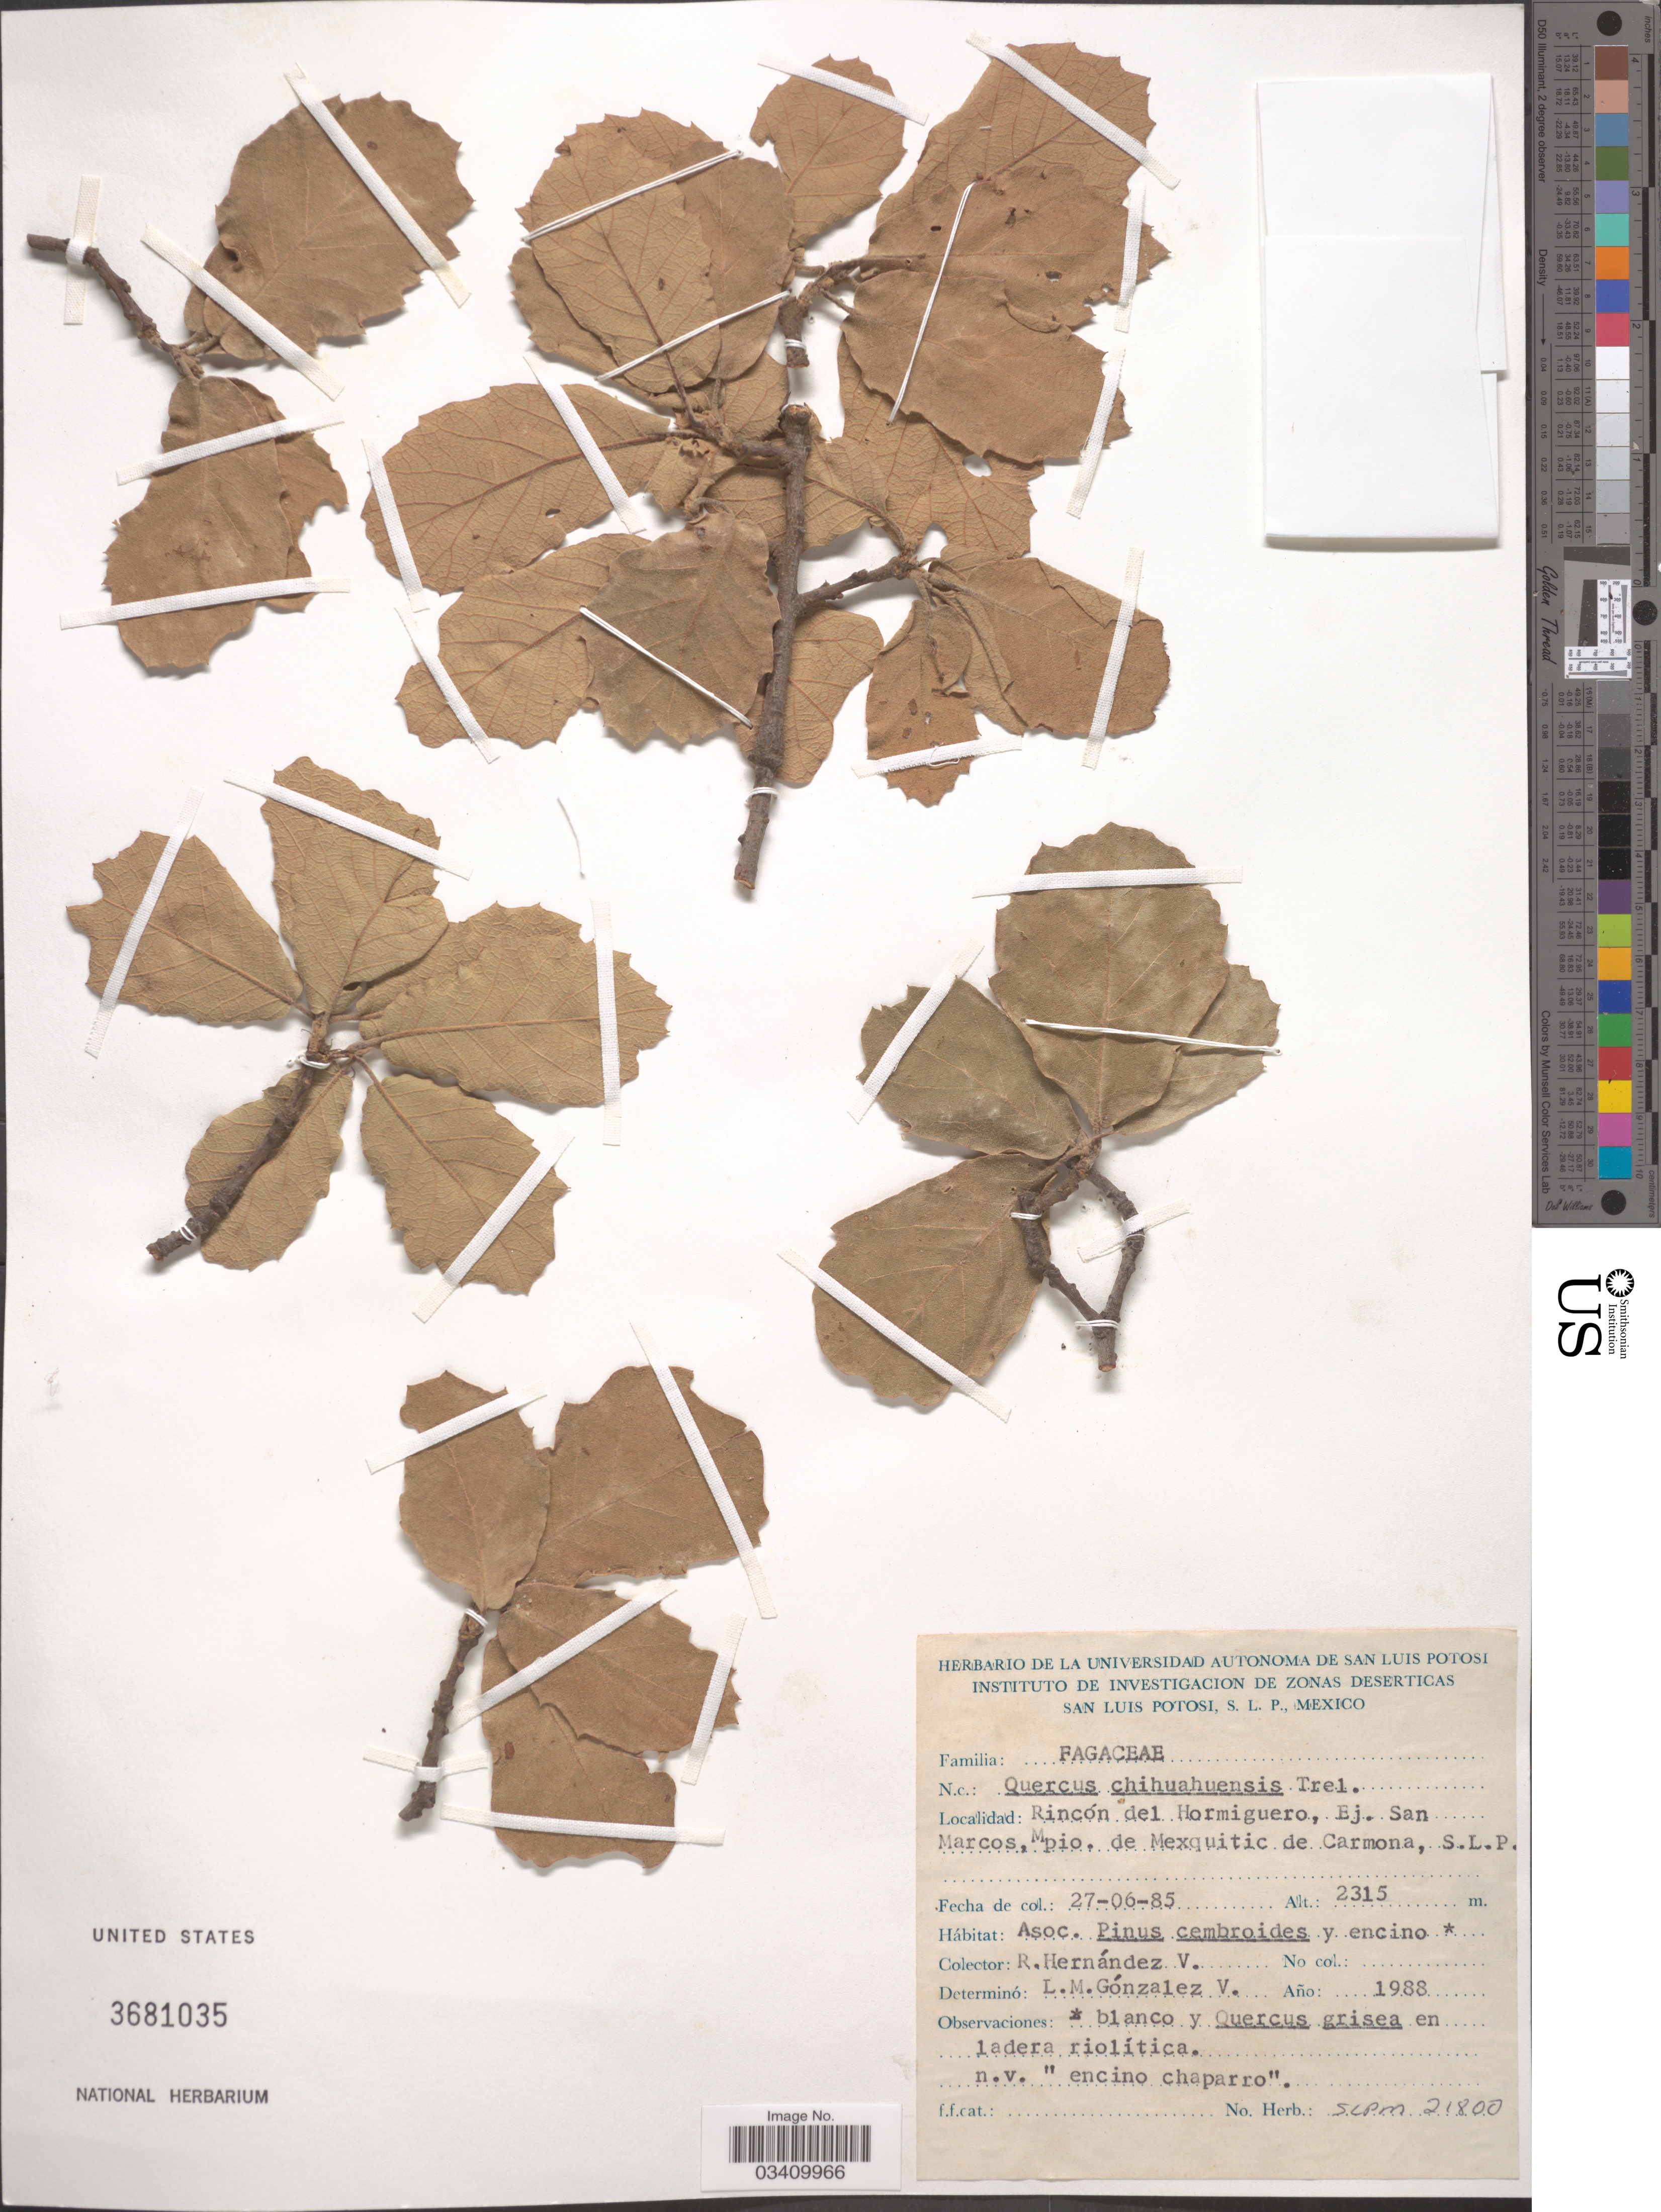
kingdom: Plantae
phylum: Tracheophyta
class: Magnoliopsida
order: Fagales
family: Fagaceae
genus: Quercus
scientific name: Quercus chihuahuensis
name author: Trel.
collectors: R. Hernandez V.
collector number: SLPM 21800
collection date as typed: Transcribed d/m/y: 27/6/85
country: Mexico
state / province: San Luis Potosí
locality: Rincón del Hormiguero, Ej. San Marcos, Mpio. de Mexquitic de Carmona, S. L. P.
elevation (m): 2315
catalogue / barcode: US 3681035